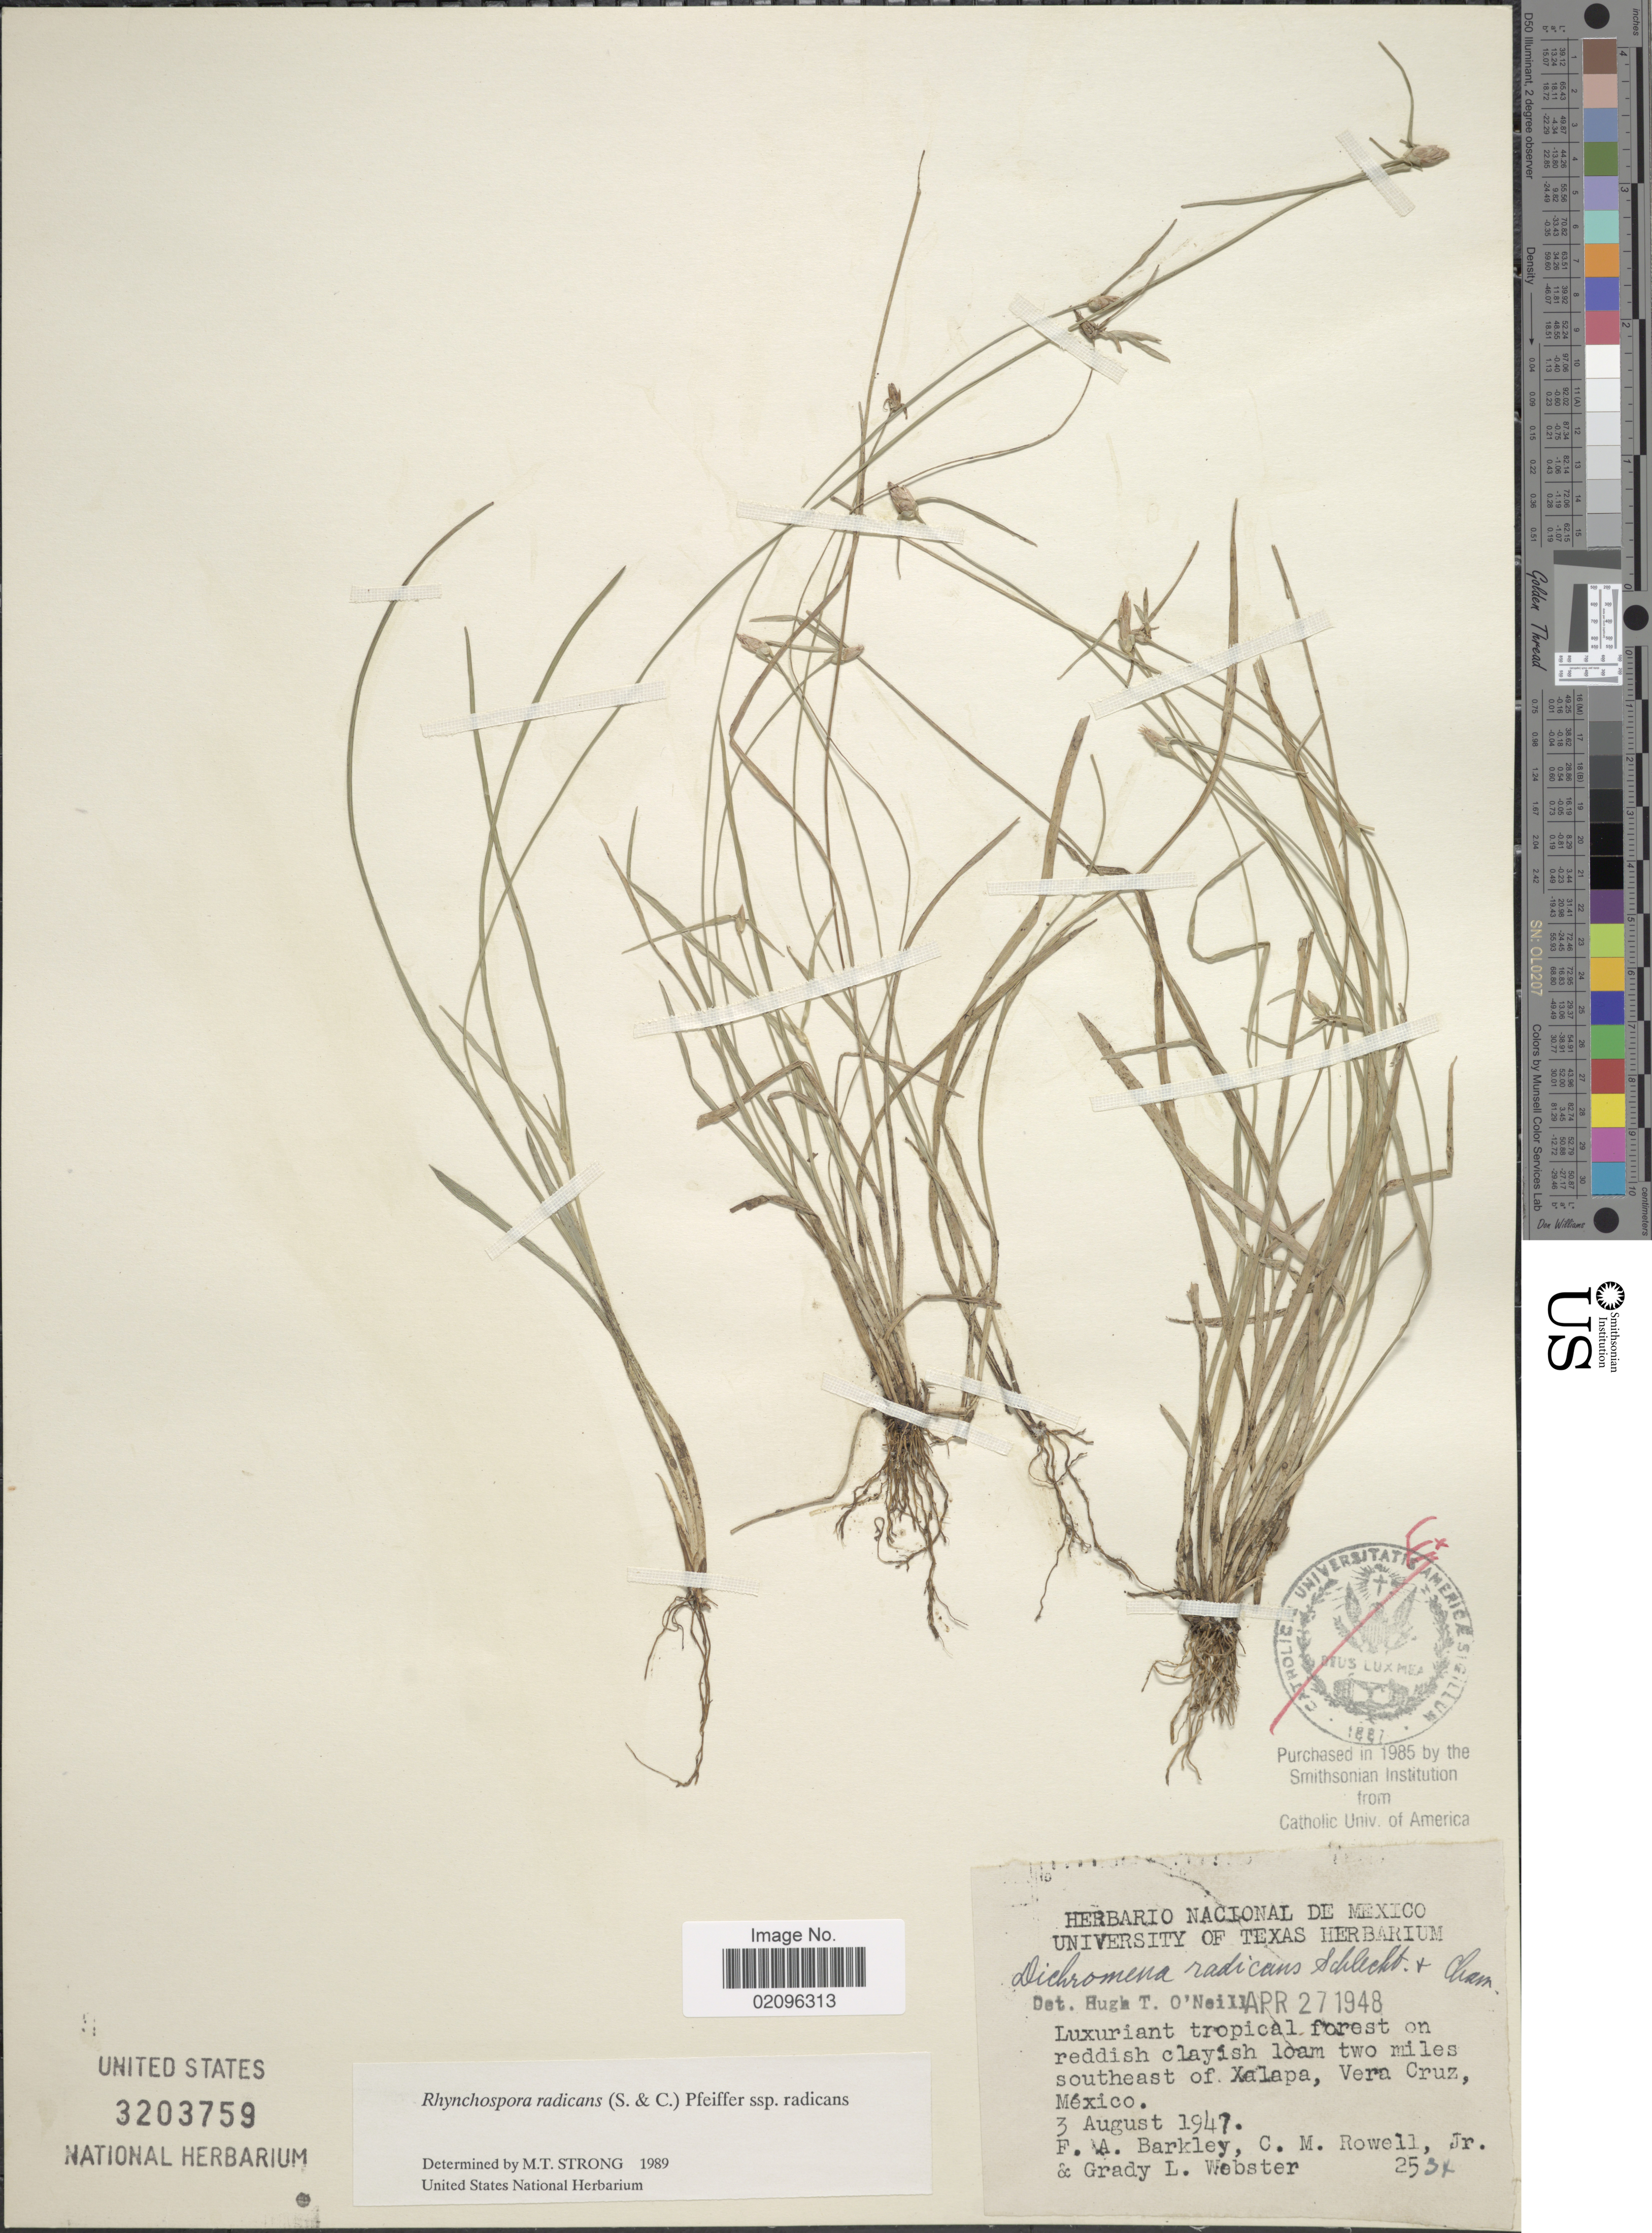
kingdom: Plantae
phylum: Tracheophyta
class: Liliopsida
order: Poales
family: Cyperaceae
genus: Rhynchospora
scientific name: Rhynchospora radicans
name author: (Schltdl. & Cham.) H. Pfeiff.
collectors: F. A. Barkley, C. M. Rowell & G. L. Webster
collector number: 2534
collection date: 1947-08-03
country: Mexico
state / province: Veracruz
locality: Two miles southeast of Xalapa, Vera Cruz, Mexico.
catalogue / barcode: US 3203759